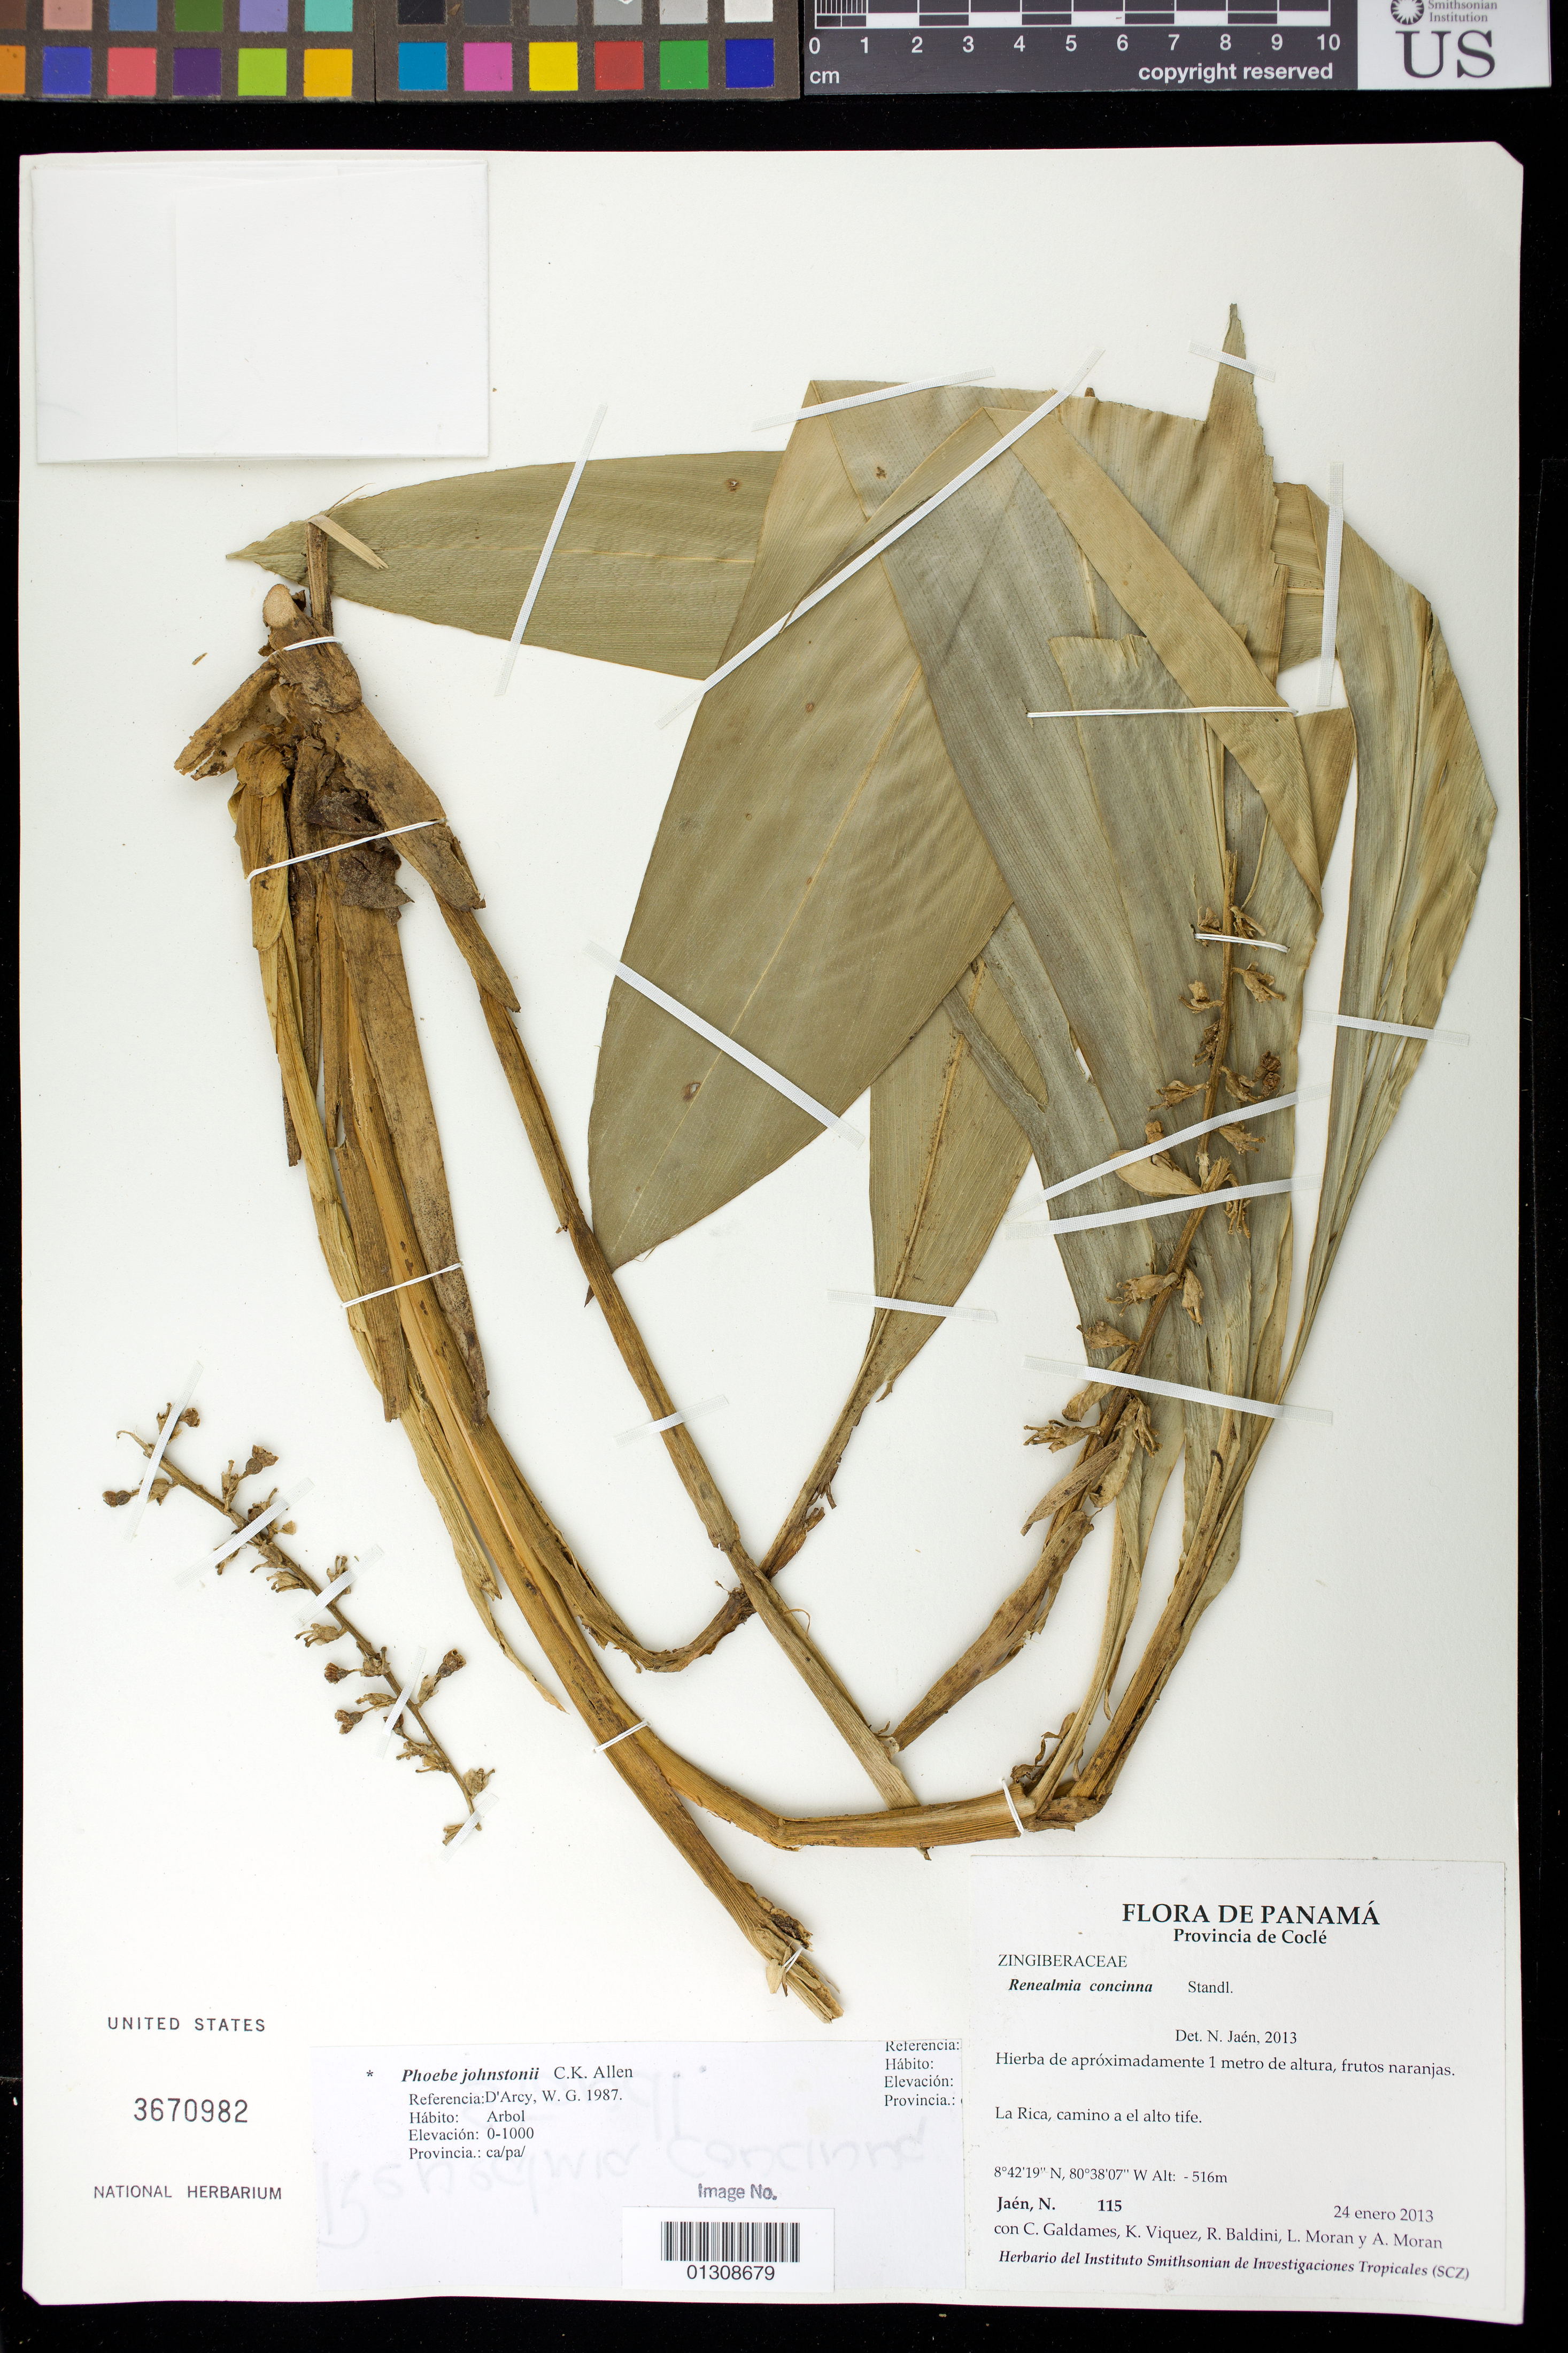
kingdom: Plantae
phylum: Tracheophyta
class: Liliopsida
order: Zingiberales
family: Zingiberaceae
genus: Renealmia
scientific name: Renealmia concinna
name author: Standl.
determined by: Jaén, N.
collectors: N. Jaén, C. Galdames, K. Viquez, R. Baldini, L. Moran & A. Moran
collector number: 115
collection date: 2013-01-24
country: Panama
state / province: Coclé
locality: La Rica, camino a el alto tife.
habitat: Hierba de apróximadamente 1 metro de altura, frutos naranjas.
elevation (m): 516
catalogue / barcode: US 3670982